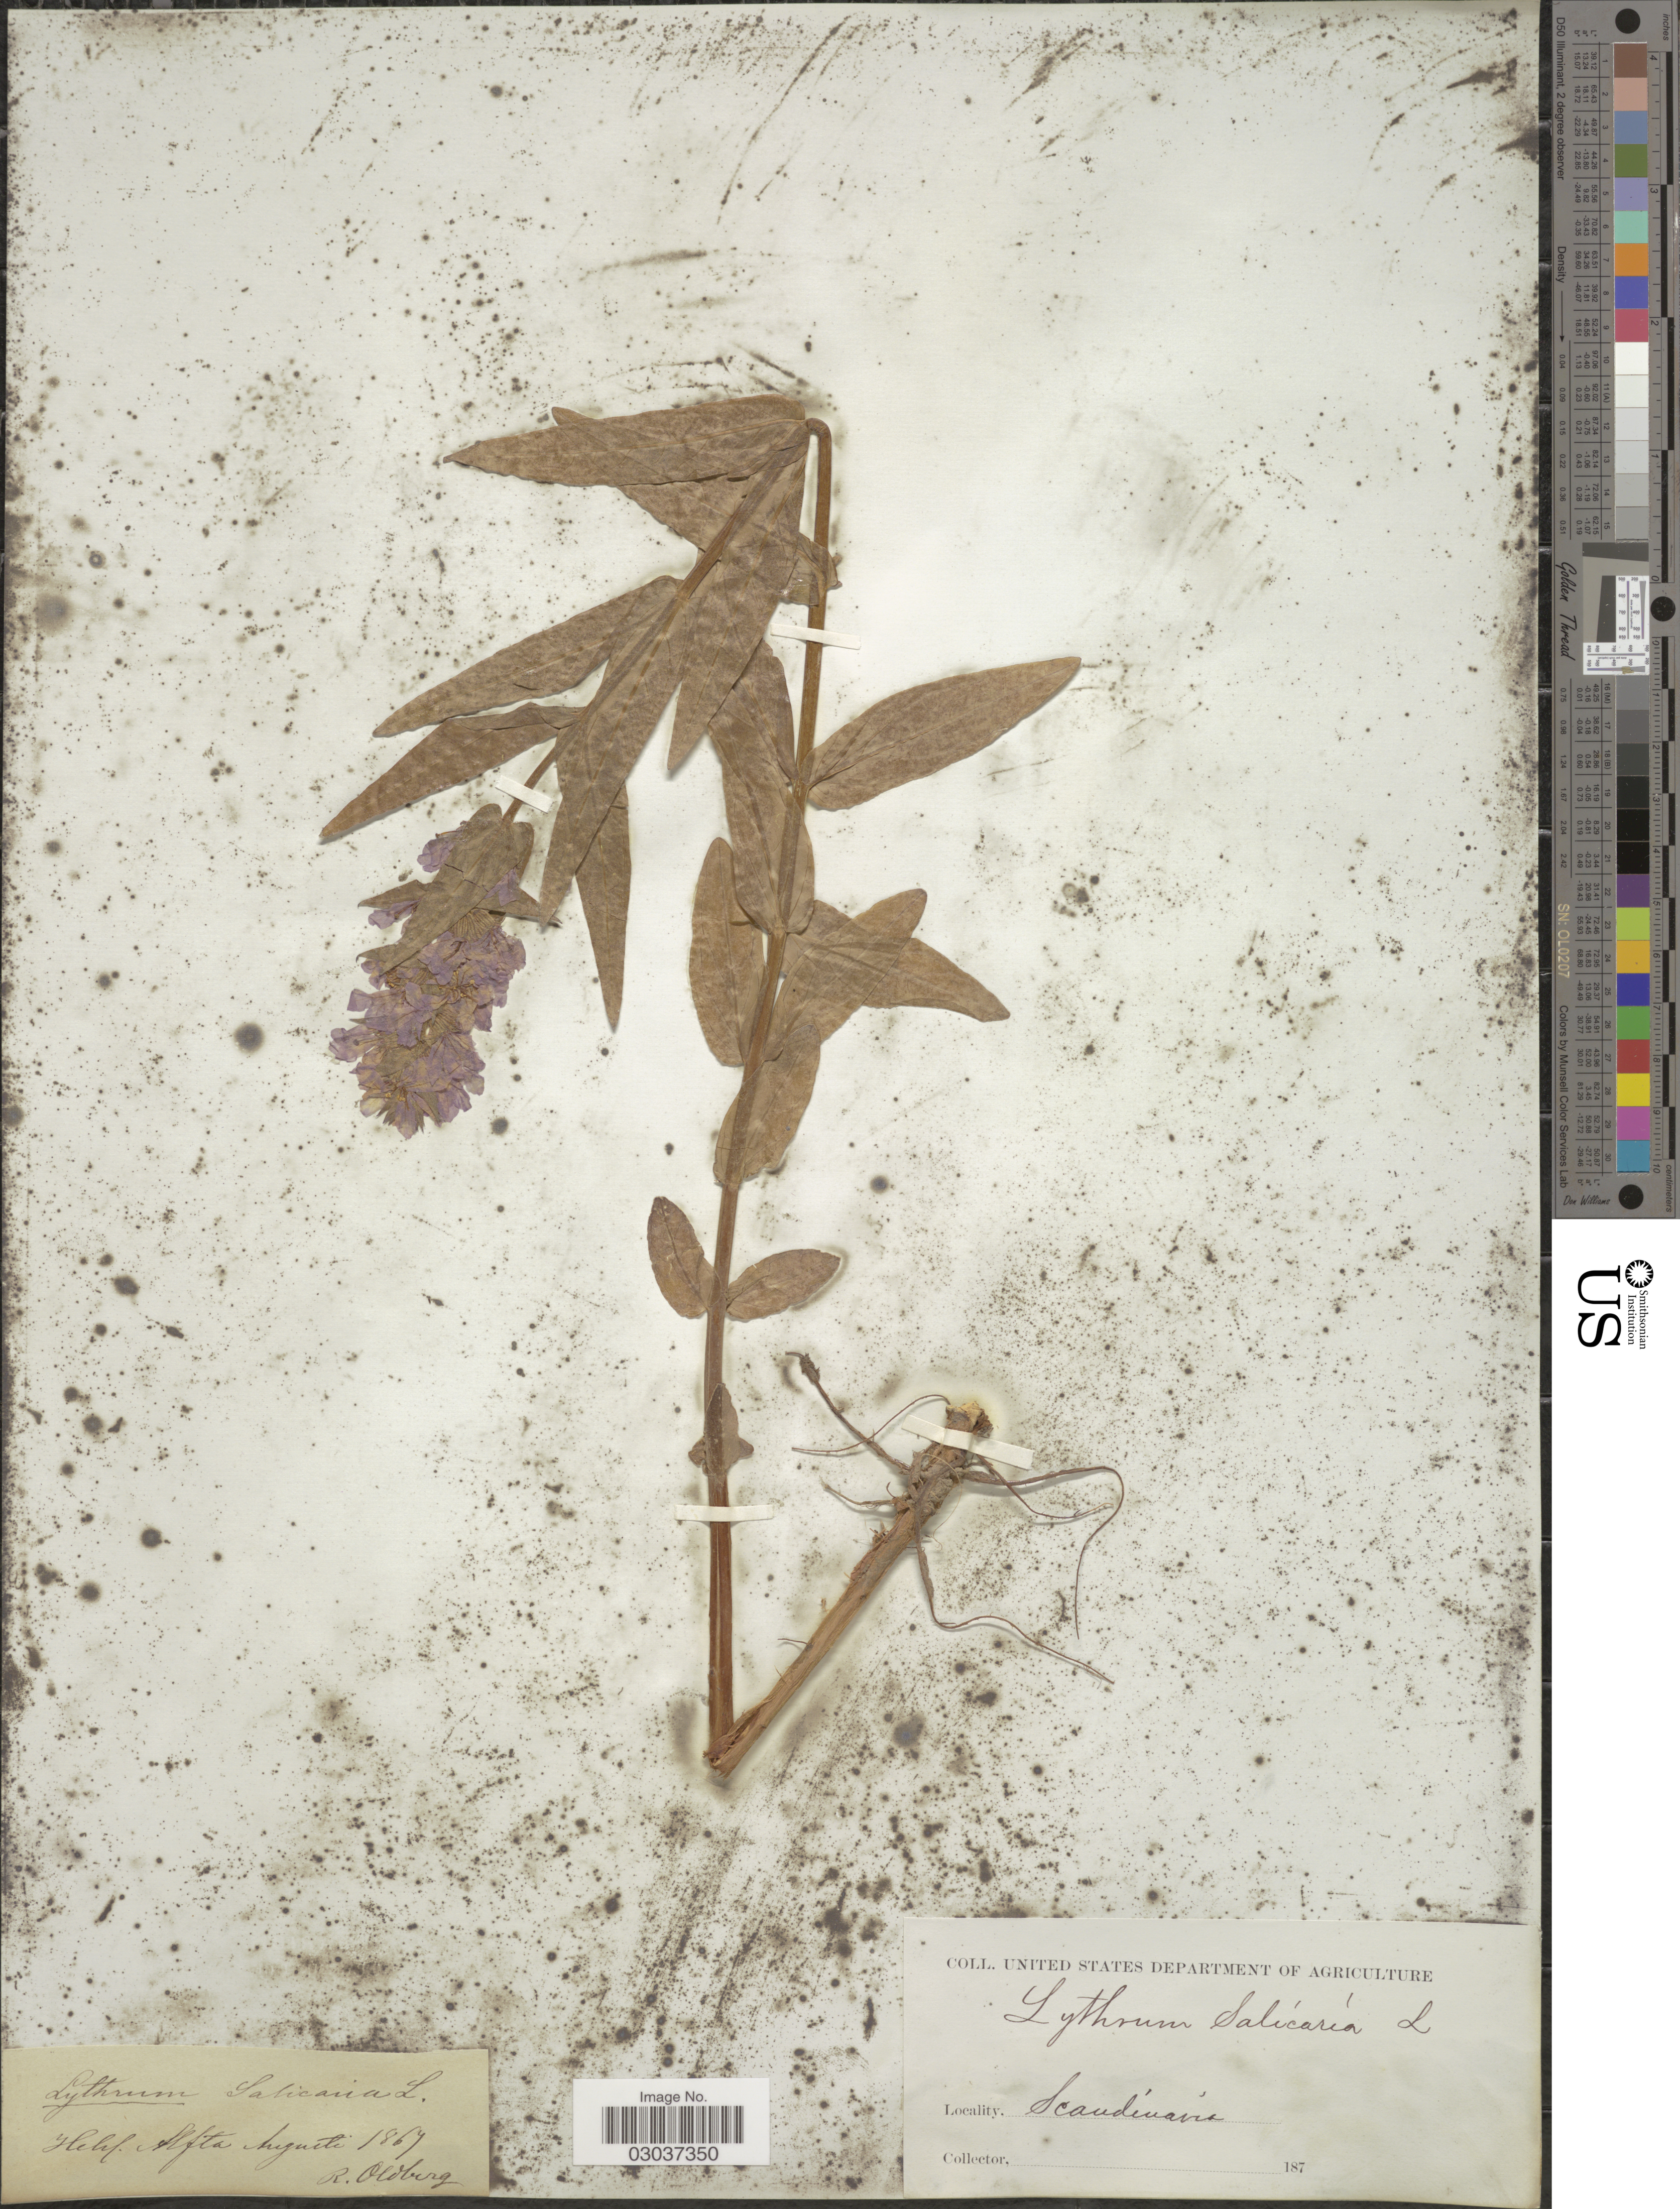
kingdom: Plantae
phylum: Tracheophyta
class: Magnoliopsida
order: Myrtales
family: Lythraceae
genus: Lythrum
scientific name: Lythrum salicaria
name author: L.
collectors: R. Oldberg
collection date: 1867-08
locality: Scandinavia.